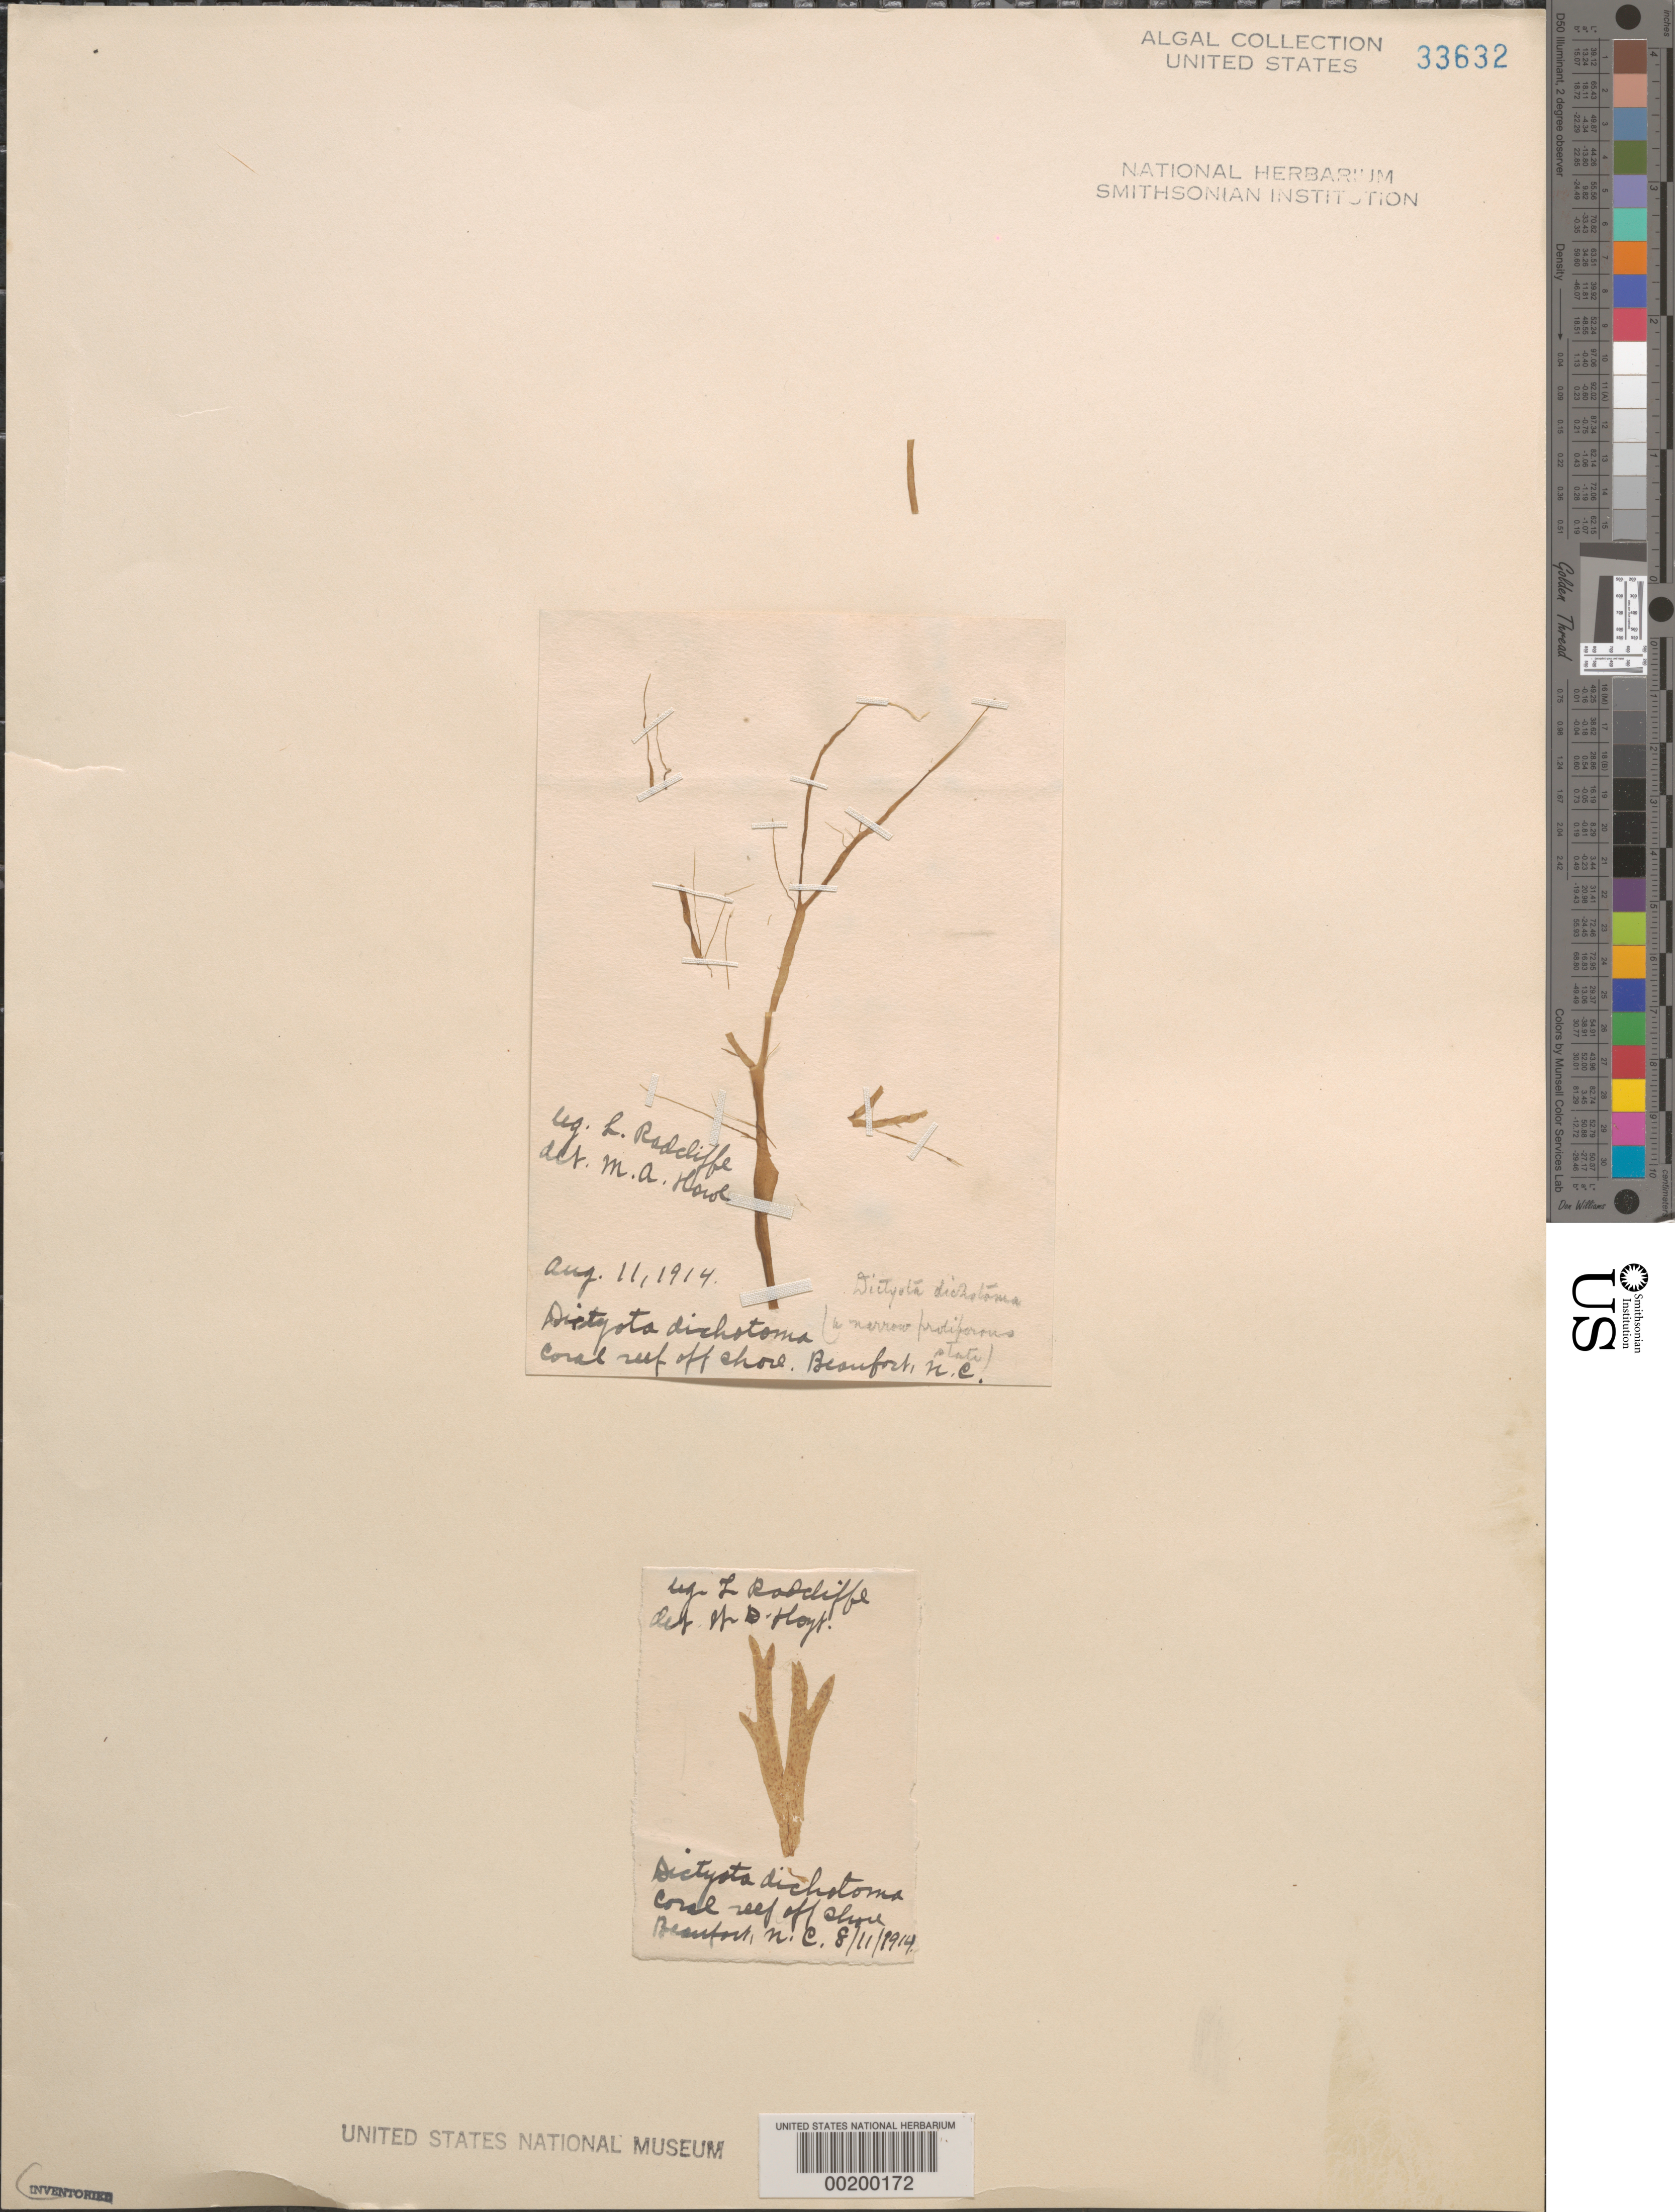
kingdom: Chromista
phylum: Ochrophyta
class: Phaeophyceae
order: Dictyotales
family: Dictyotaceae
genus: Dictyota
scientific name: Dictyota dichotoma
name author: (Huds.) J.V.Lamouroux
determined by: Hoyt, W. D.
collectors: L. Radcliffe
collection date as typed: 11 Aug 1914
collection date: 1914-08-11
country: United States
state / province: North Carolina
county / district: Carteret County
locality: Coral reef off Beaufort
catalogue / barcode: US 33632